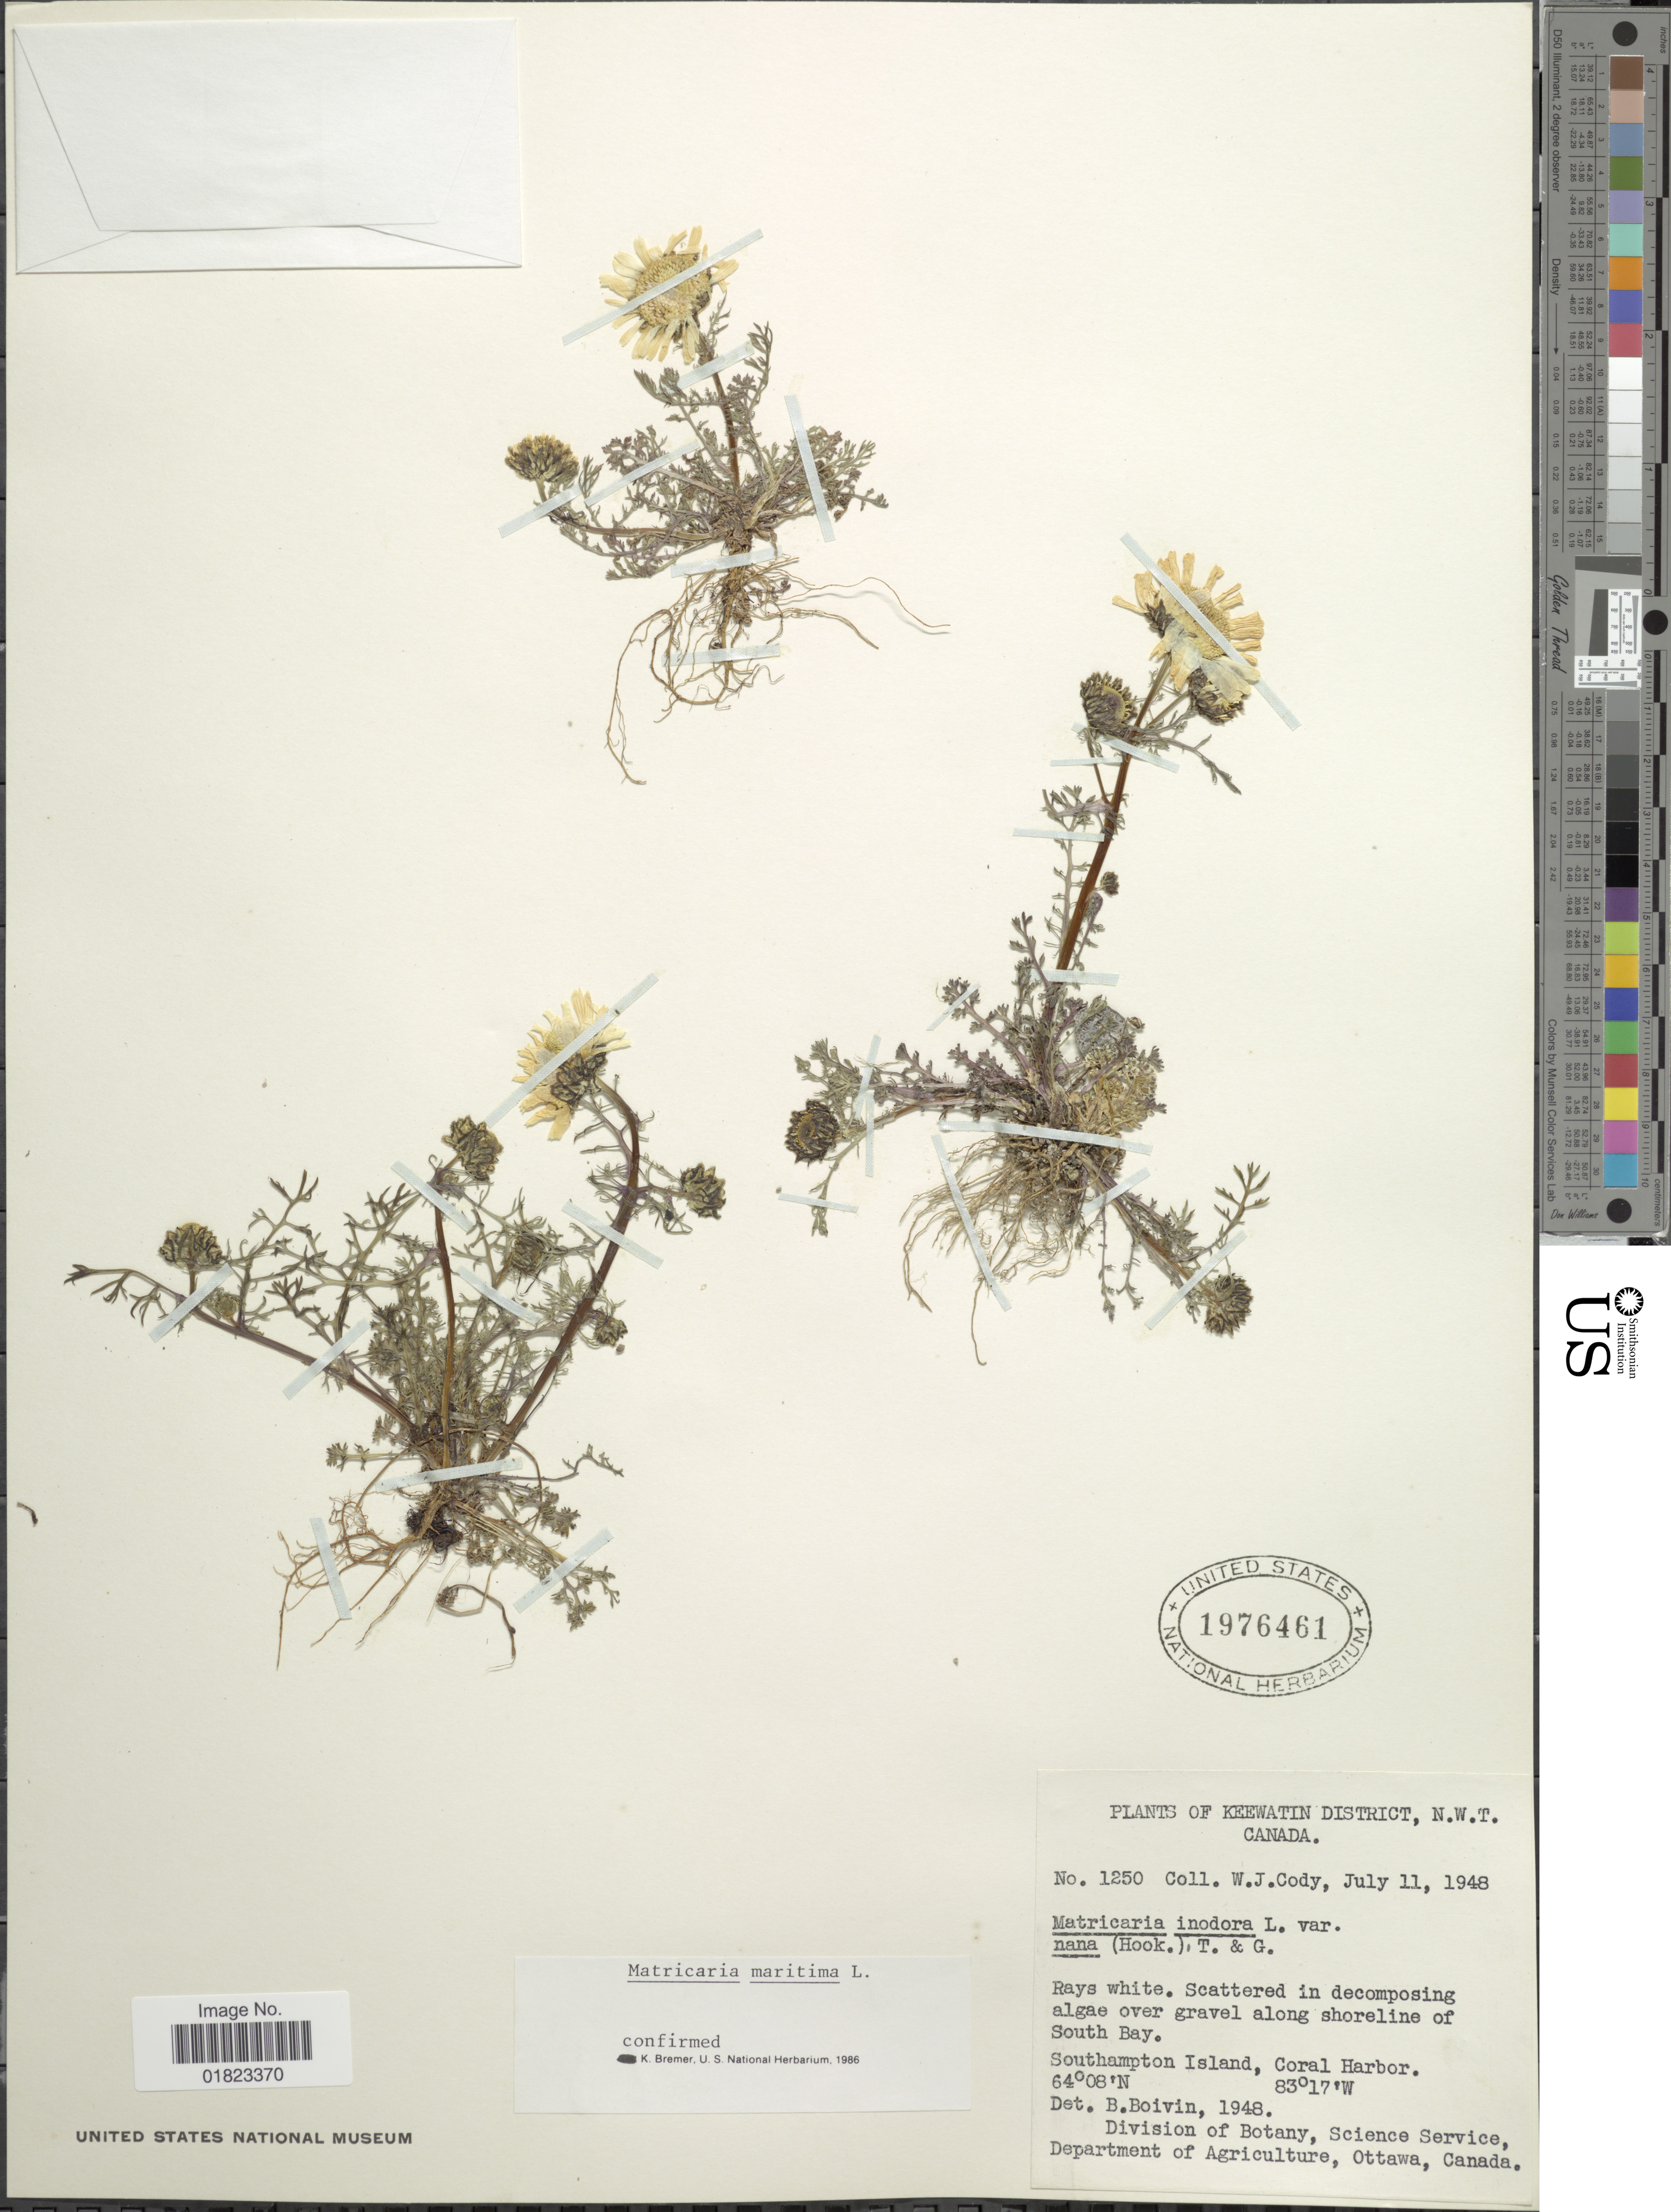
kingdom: Plantae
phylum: Tracheophyta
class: Magnoliopsida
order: Asterales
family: Asteraceae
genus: Tripleurospermum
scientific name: Tripleurospermum maritimum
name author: (L.) W.D.J. Koch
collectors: W. Cody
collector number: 1250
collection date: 1948-07-11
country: Canada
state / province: Northwest Territories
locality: Keewatin District, N.W.T. Canada. Southampton Island, Coral Harbor. Along shoreline of South Bay.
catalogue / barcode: US 1976461